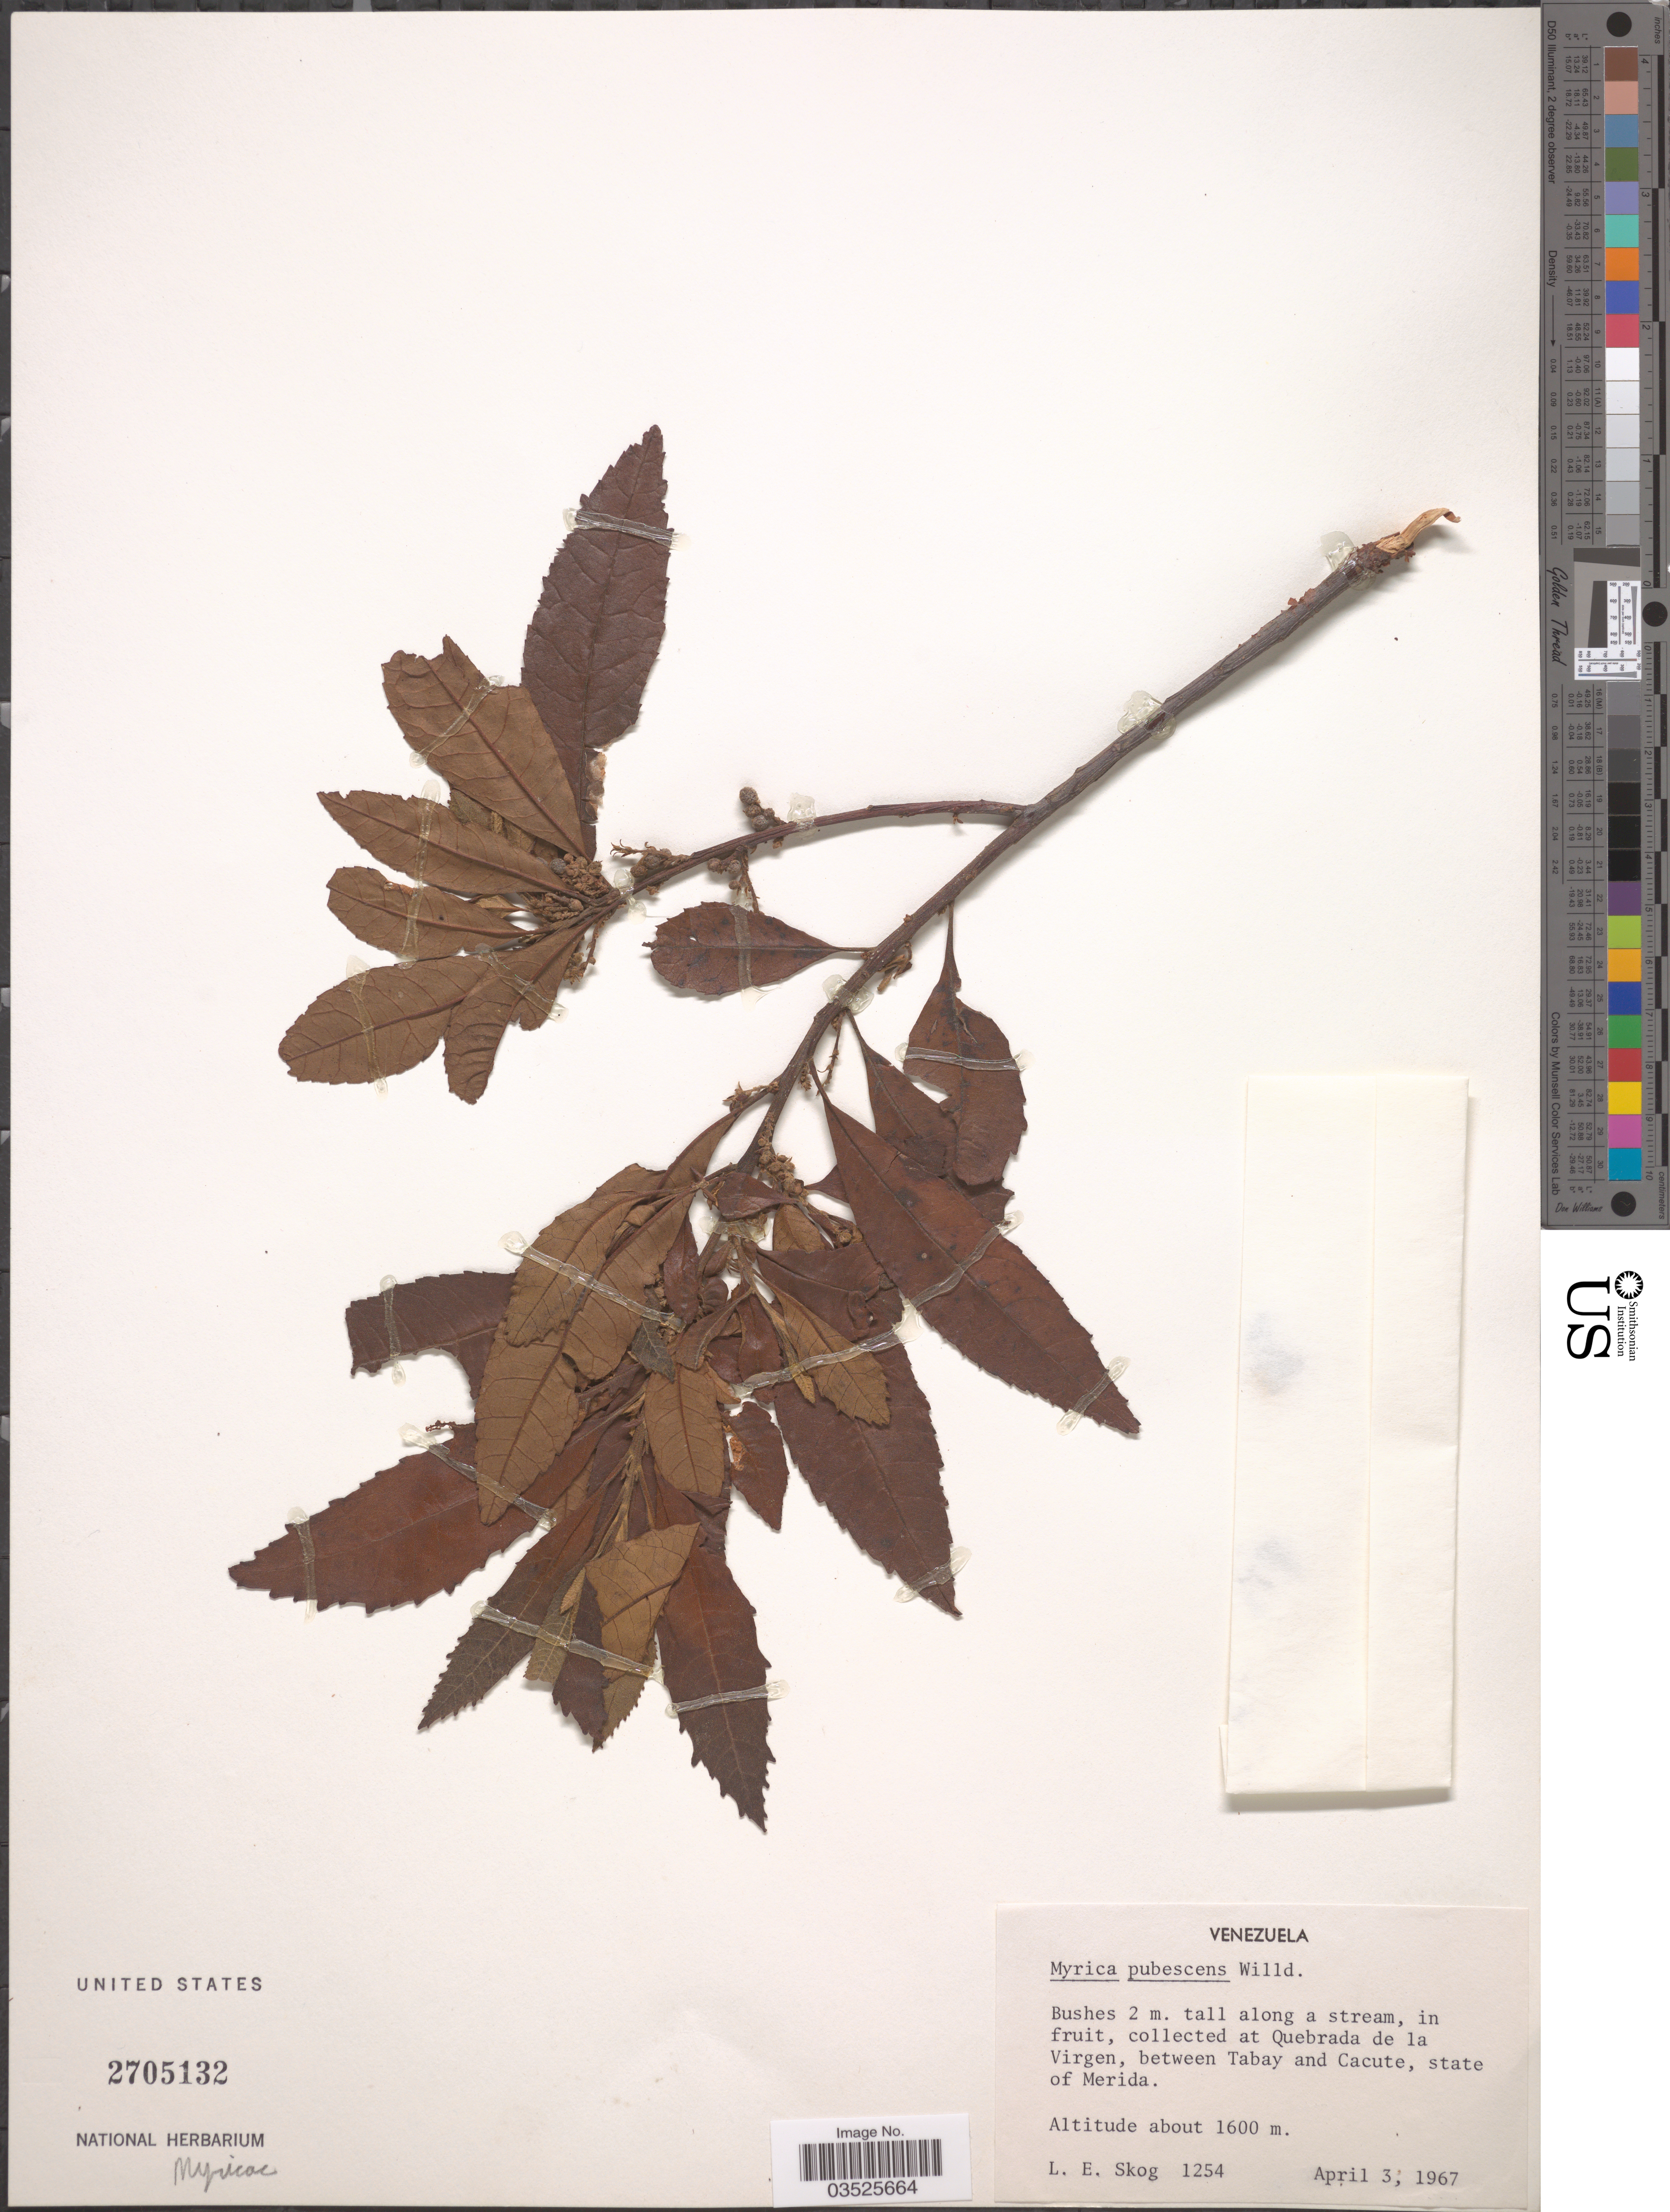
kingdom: Plantae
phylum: Tracheophyta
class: Magnoliopsida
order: Fagales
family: Myricaceae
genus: Morella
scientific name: Morella pubescens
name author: (Humb. & Bonpl. ex Willd.) Wilbur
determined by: Strong, M. T., (US), Smithsonian Institution - National Museum of Natural History (UNITED STATES)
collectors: L. E. Skog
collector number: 1254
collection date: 1967-04-03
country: Venezuela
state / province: Mérida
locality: Quebrada de la Virgen, between Tabay and Cacute.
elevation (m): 1600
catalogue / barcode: US 2705132